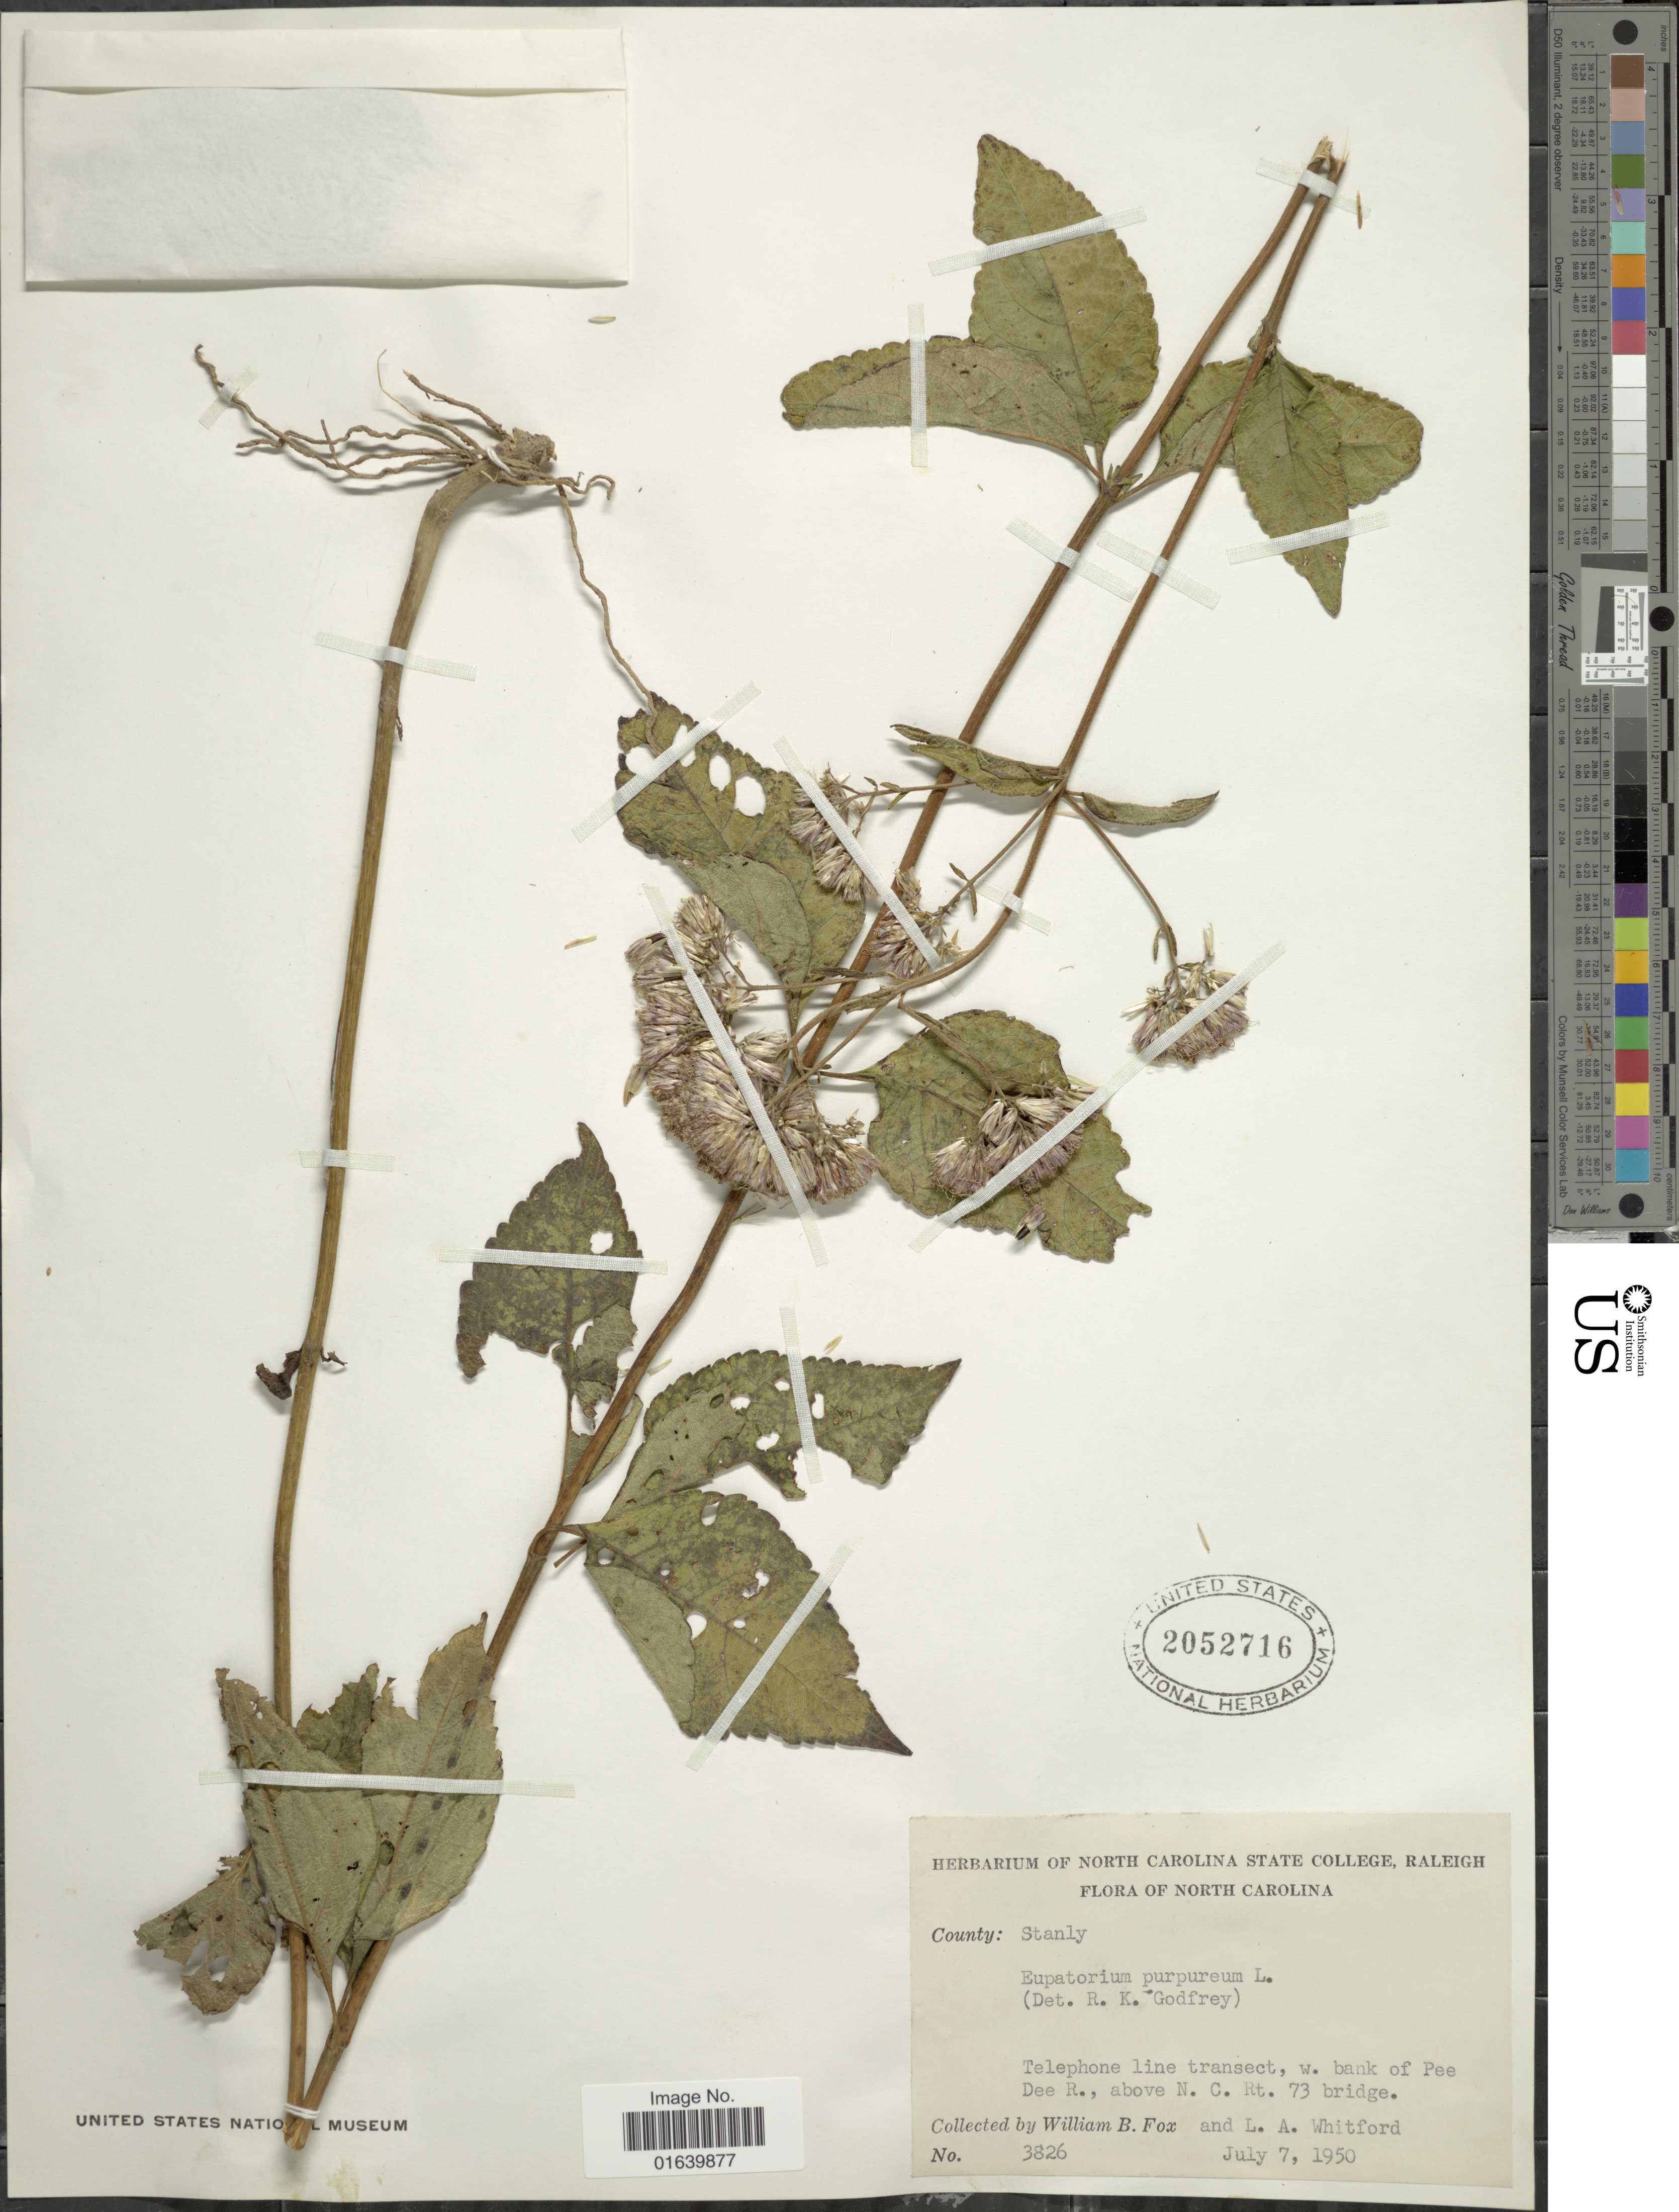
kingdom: Plantae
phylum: Tracheophyta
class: Magnoliopsida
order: Asterales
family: Asteraceae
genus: Eupatorium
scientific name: Eupatorium purpureum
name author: (L.) E.E. Lamont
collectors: W. B. Fox & L. Whitford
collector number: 3826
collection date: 1950-07-07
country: United States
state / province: North Carolina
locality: North Carolina, Telephone line transect. w. bank of Pee Dee R., above N. C. Rt. 73 bridge.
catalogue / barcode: US 2052716